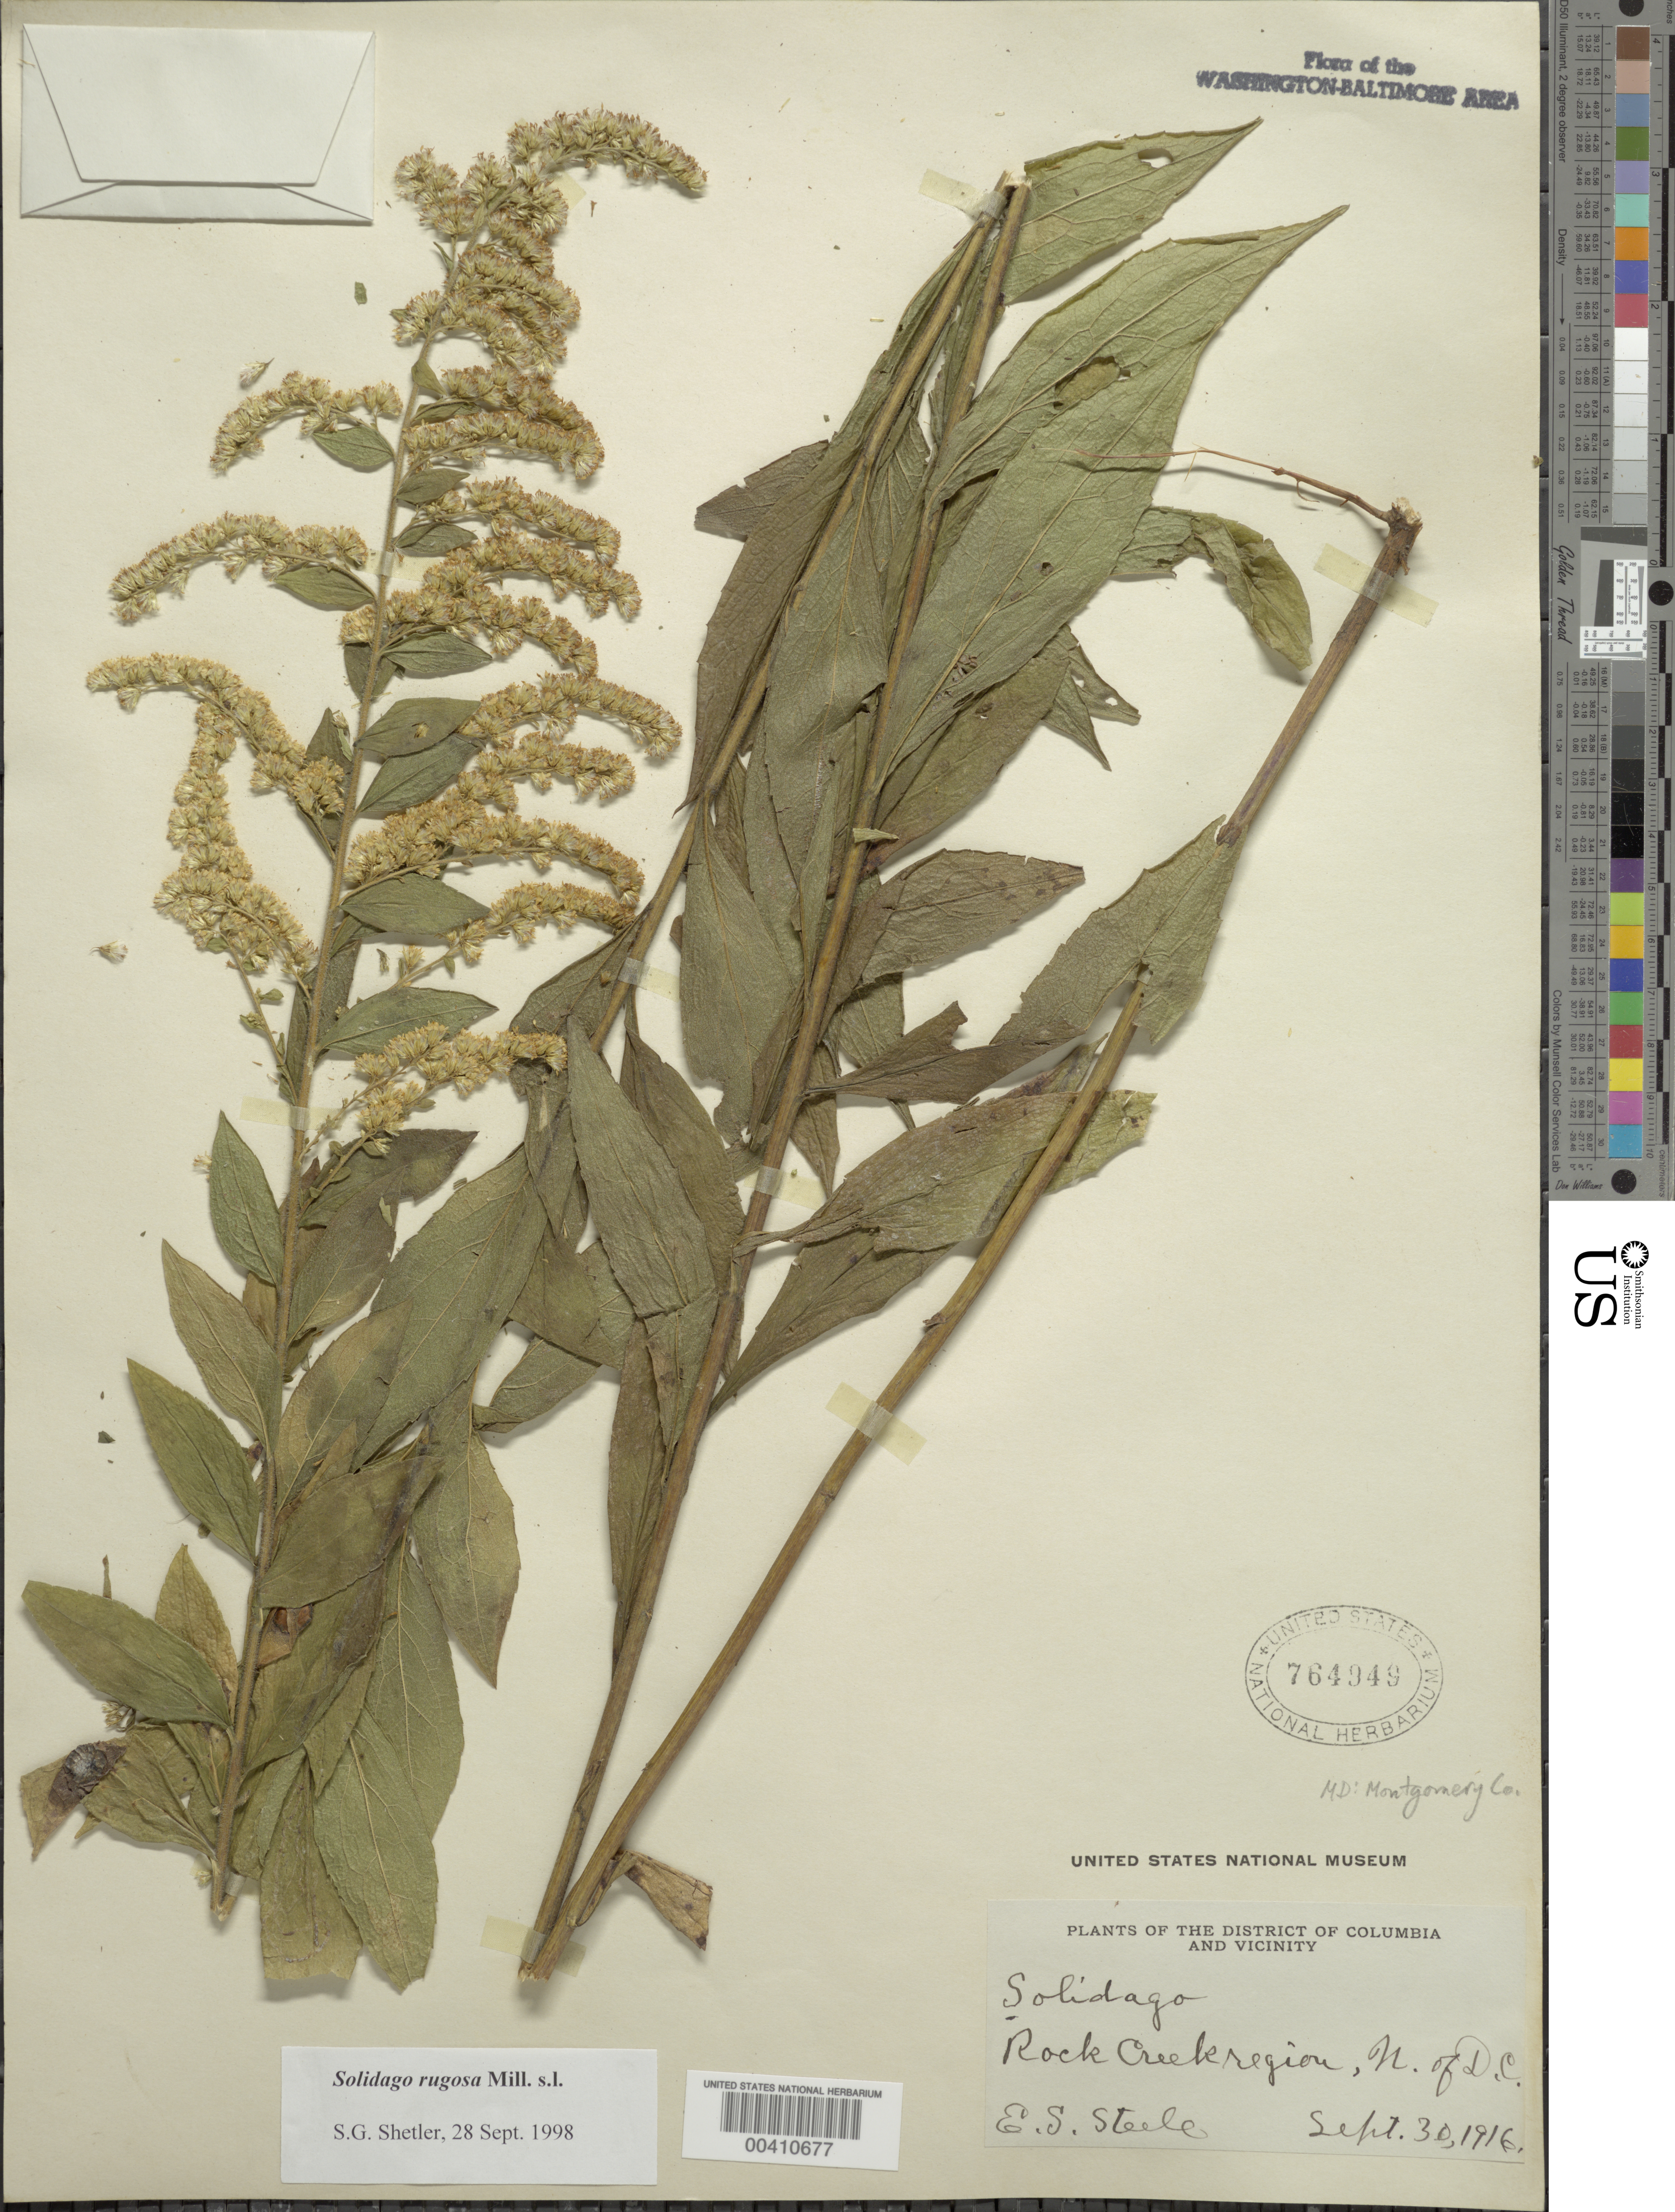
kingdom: Plantae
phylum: Tracheophyta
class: Magnoliopsida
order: Asterales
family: Asteraceae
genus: Solidago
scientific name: Solidago rugosa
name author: Mill.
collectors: E. Steele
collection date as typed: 30 Sep 1916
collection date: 1916-09-30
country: United States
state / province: Maryland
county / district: Montgomery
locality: Rock Creek Region Rock Creek Park & vicinity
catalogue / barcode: US 764949